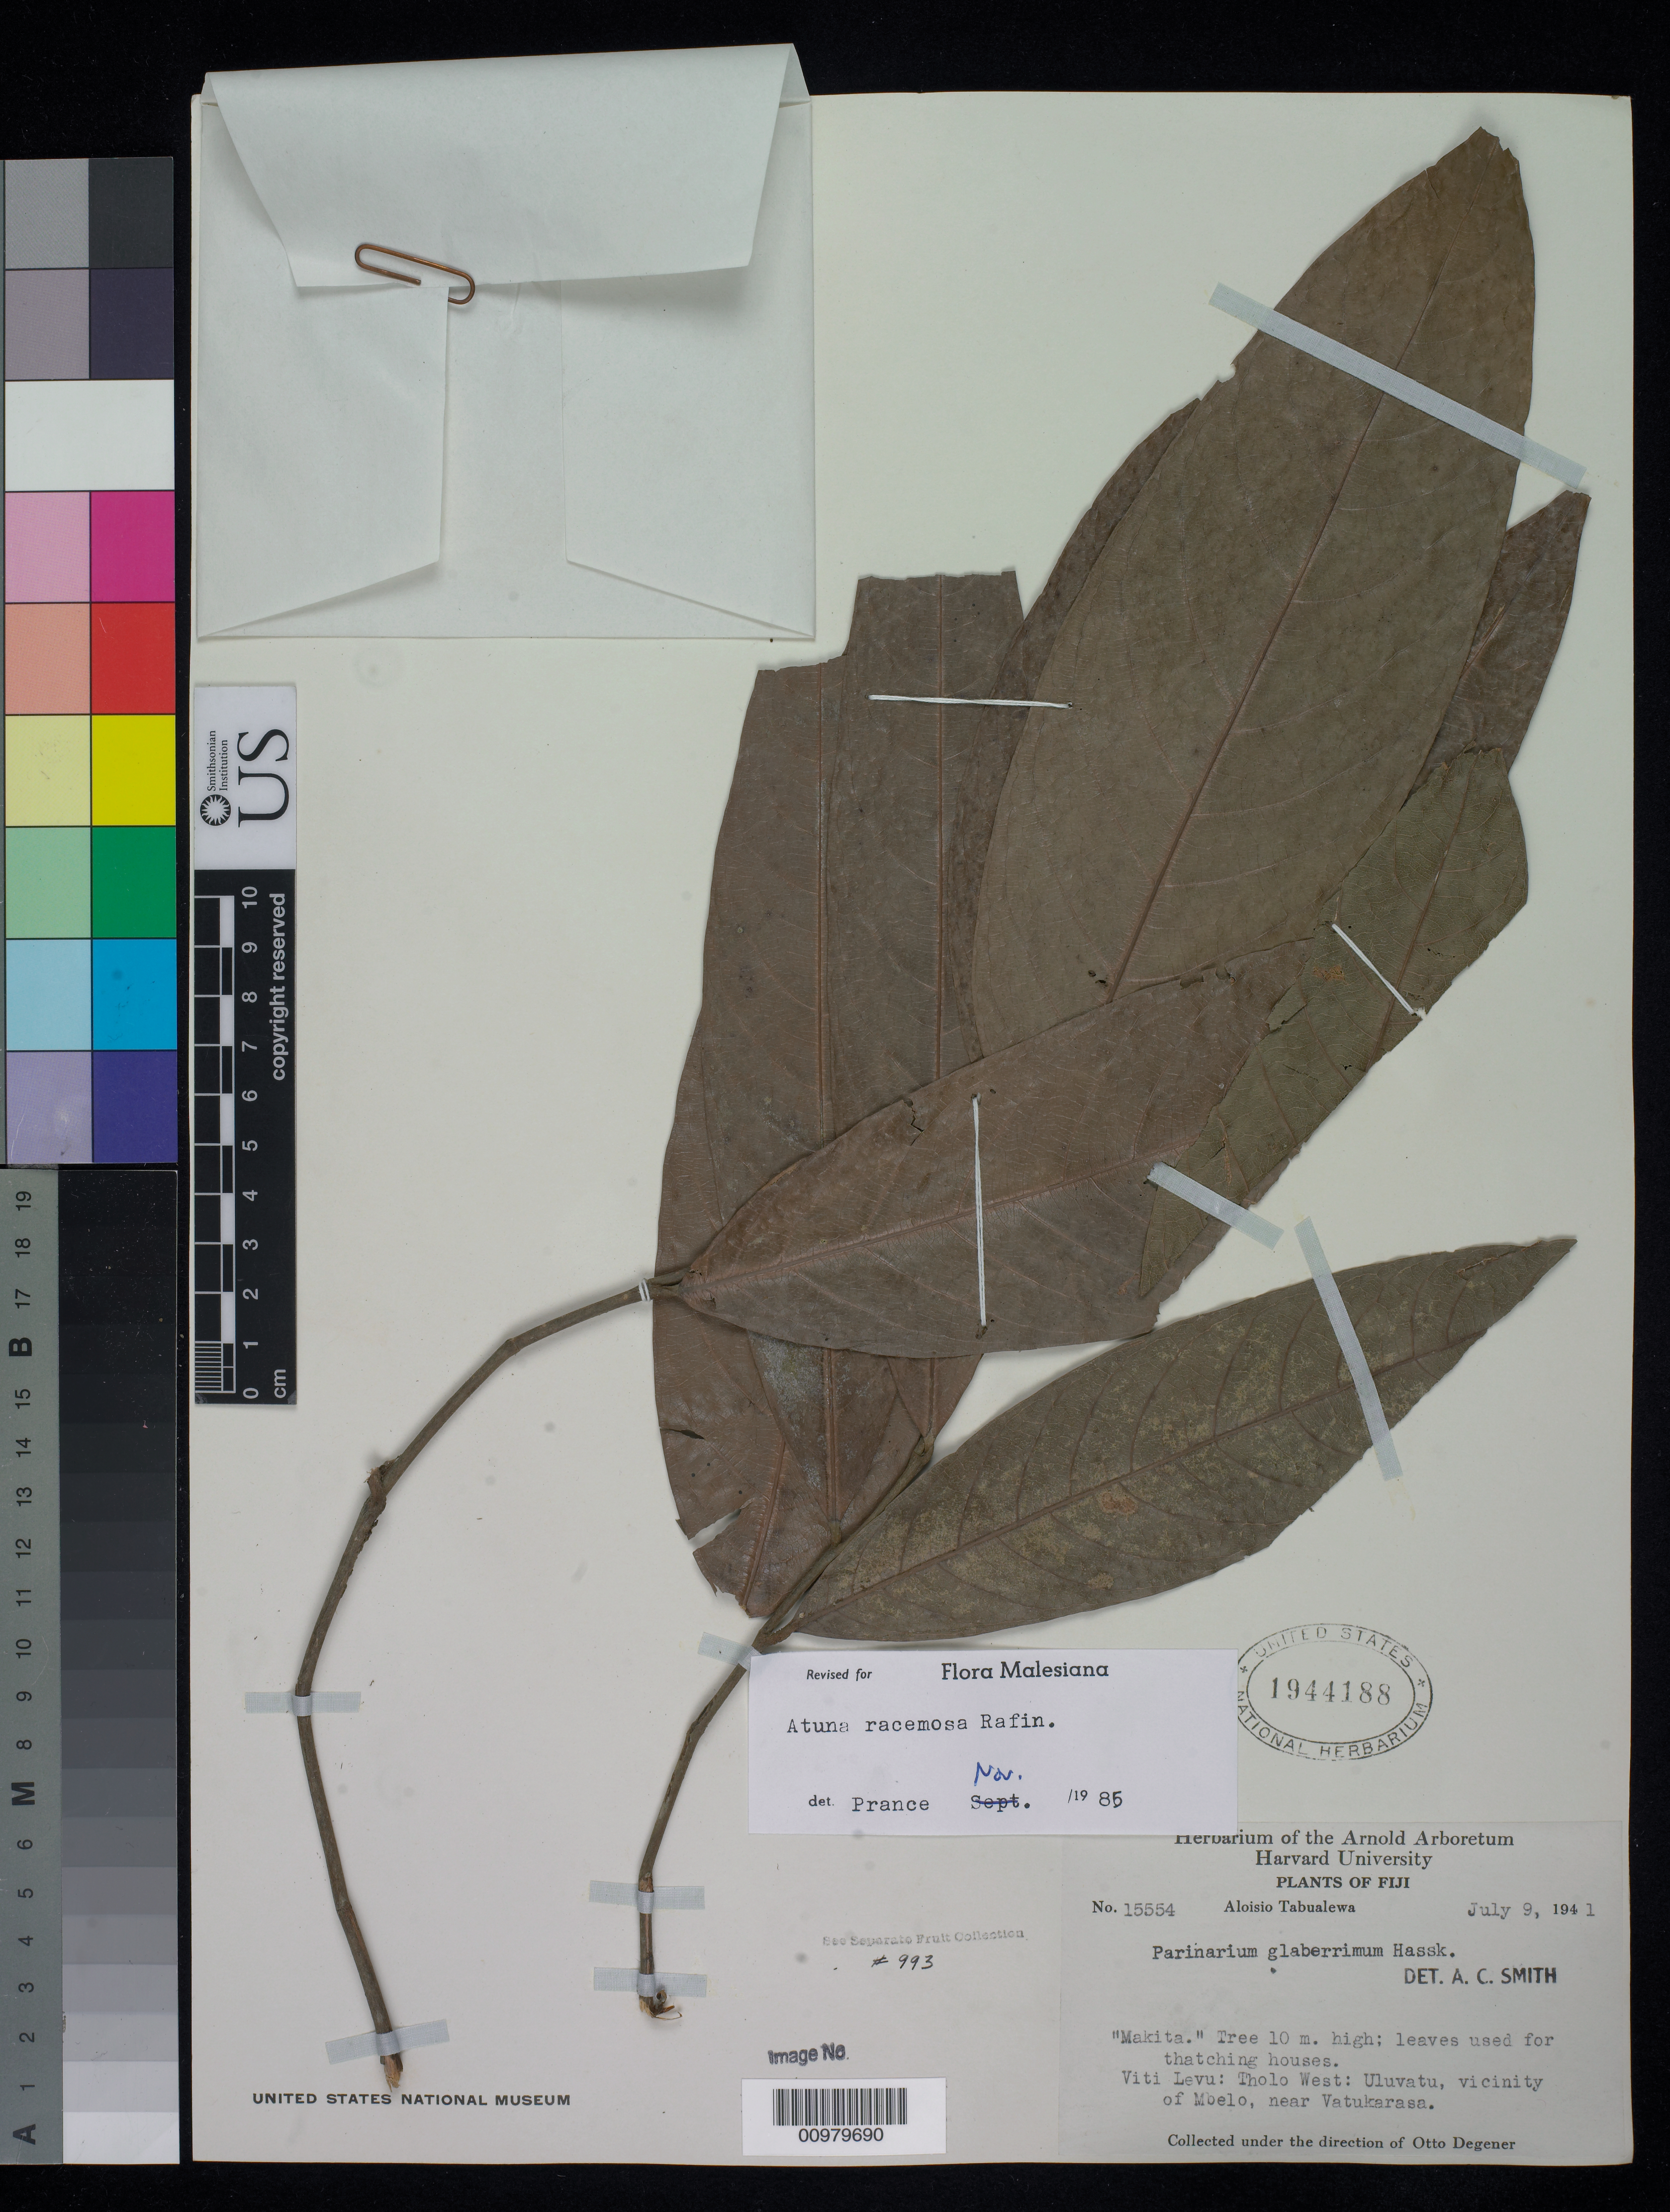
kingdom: Plantae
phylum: Tracheophyta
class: Magnoliopsida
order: Malpighiales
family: Chrysobalanaceae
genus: Atuna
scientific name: Atuna racemosa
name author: Raf.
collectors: O. Degener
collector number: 15554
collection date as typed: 09 Jul 1941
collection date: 1941-07-09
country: Fiji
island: Viti Levu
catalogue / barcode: US 1944188